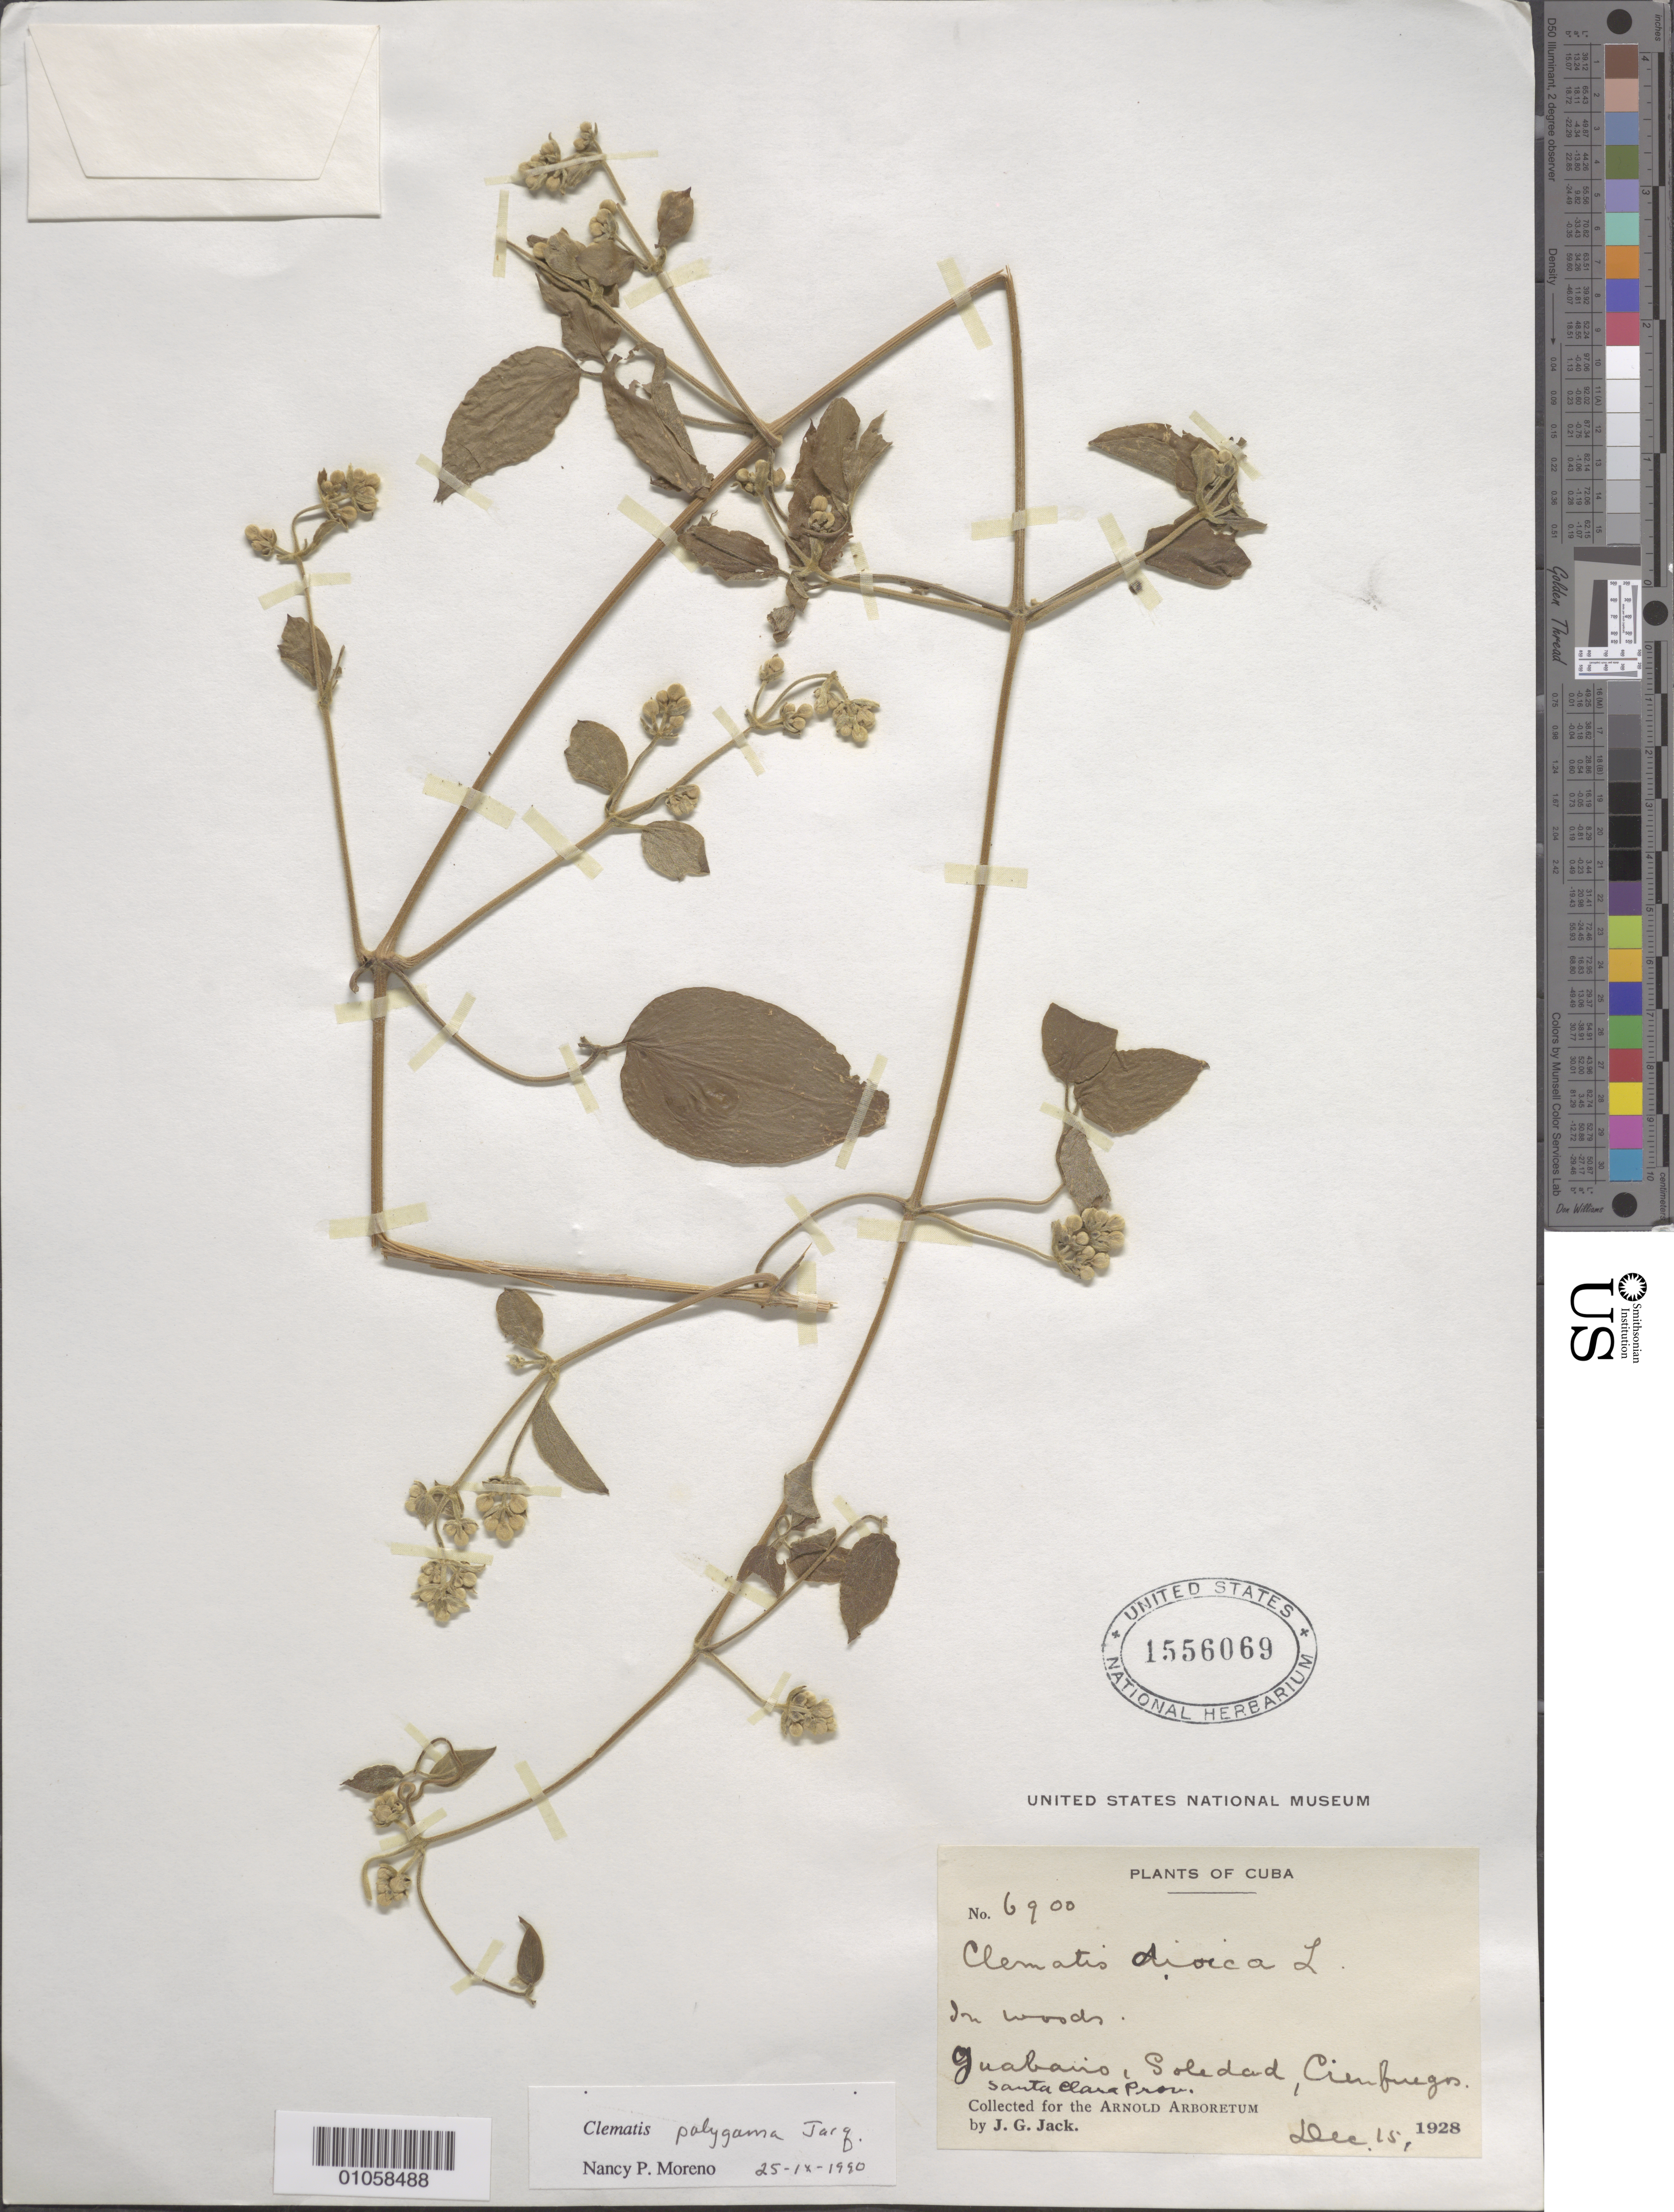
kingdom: Plantae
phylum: Tracheophyta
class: Magnoliopsida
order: Ranunculales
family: Ranunculaceae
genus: Clematis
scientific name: Clematis polygama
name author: Jacq.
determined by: Moreno, N. P.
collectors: J. G. Jack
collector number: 6900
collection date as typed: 15 Dec 1928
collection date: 1928-12-15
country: Cuba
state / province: Cienfuegos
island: Cuba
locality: Guabairo, Soledad, Cienfuegos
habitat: In woods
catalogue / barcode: US 1556069